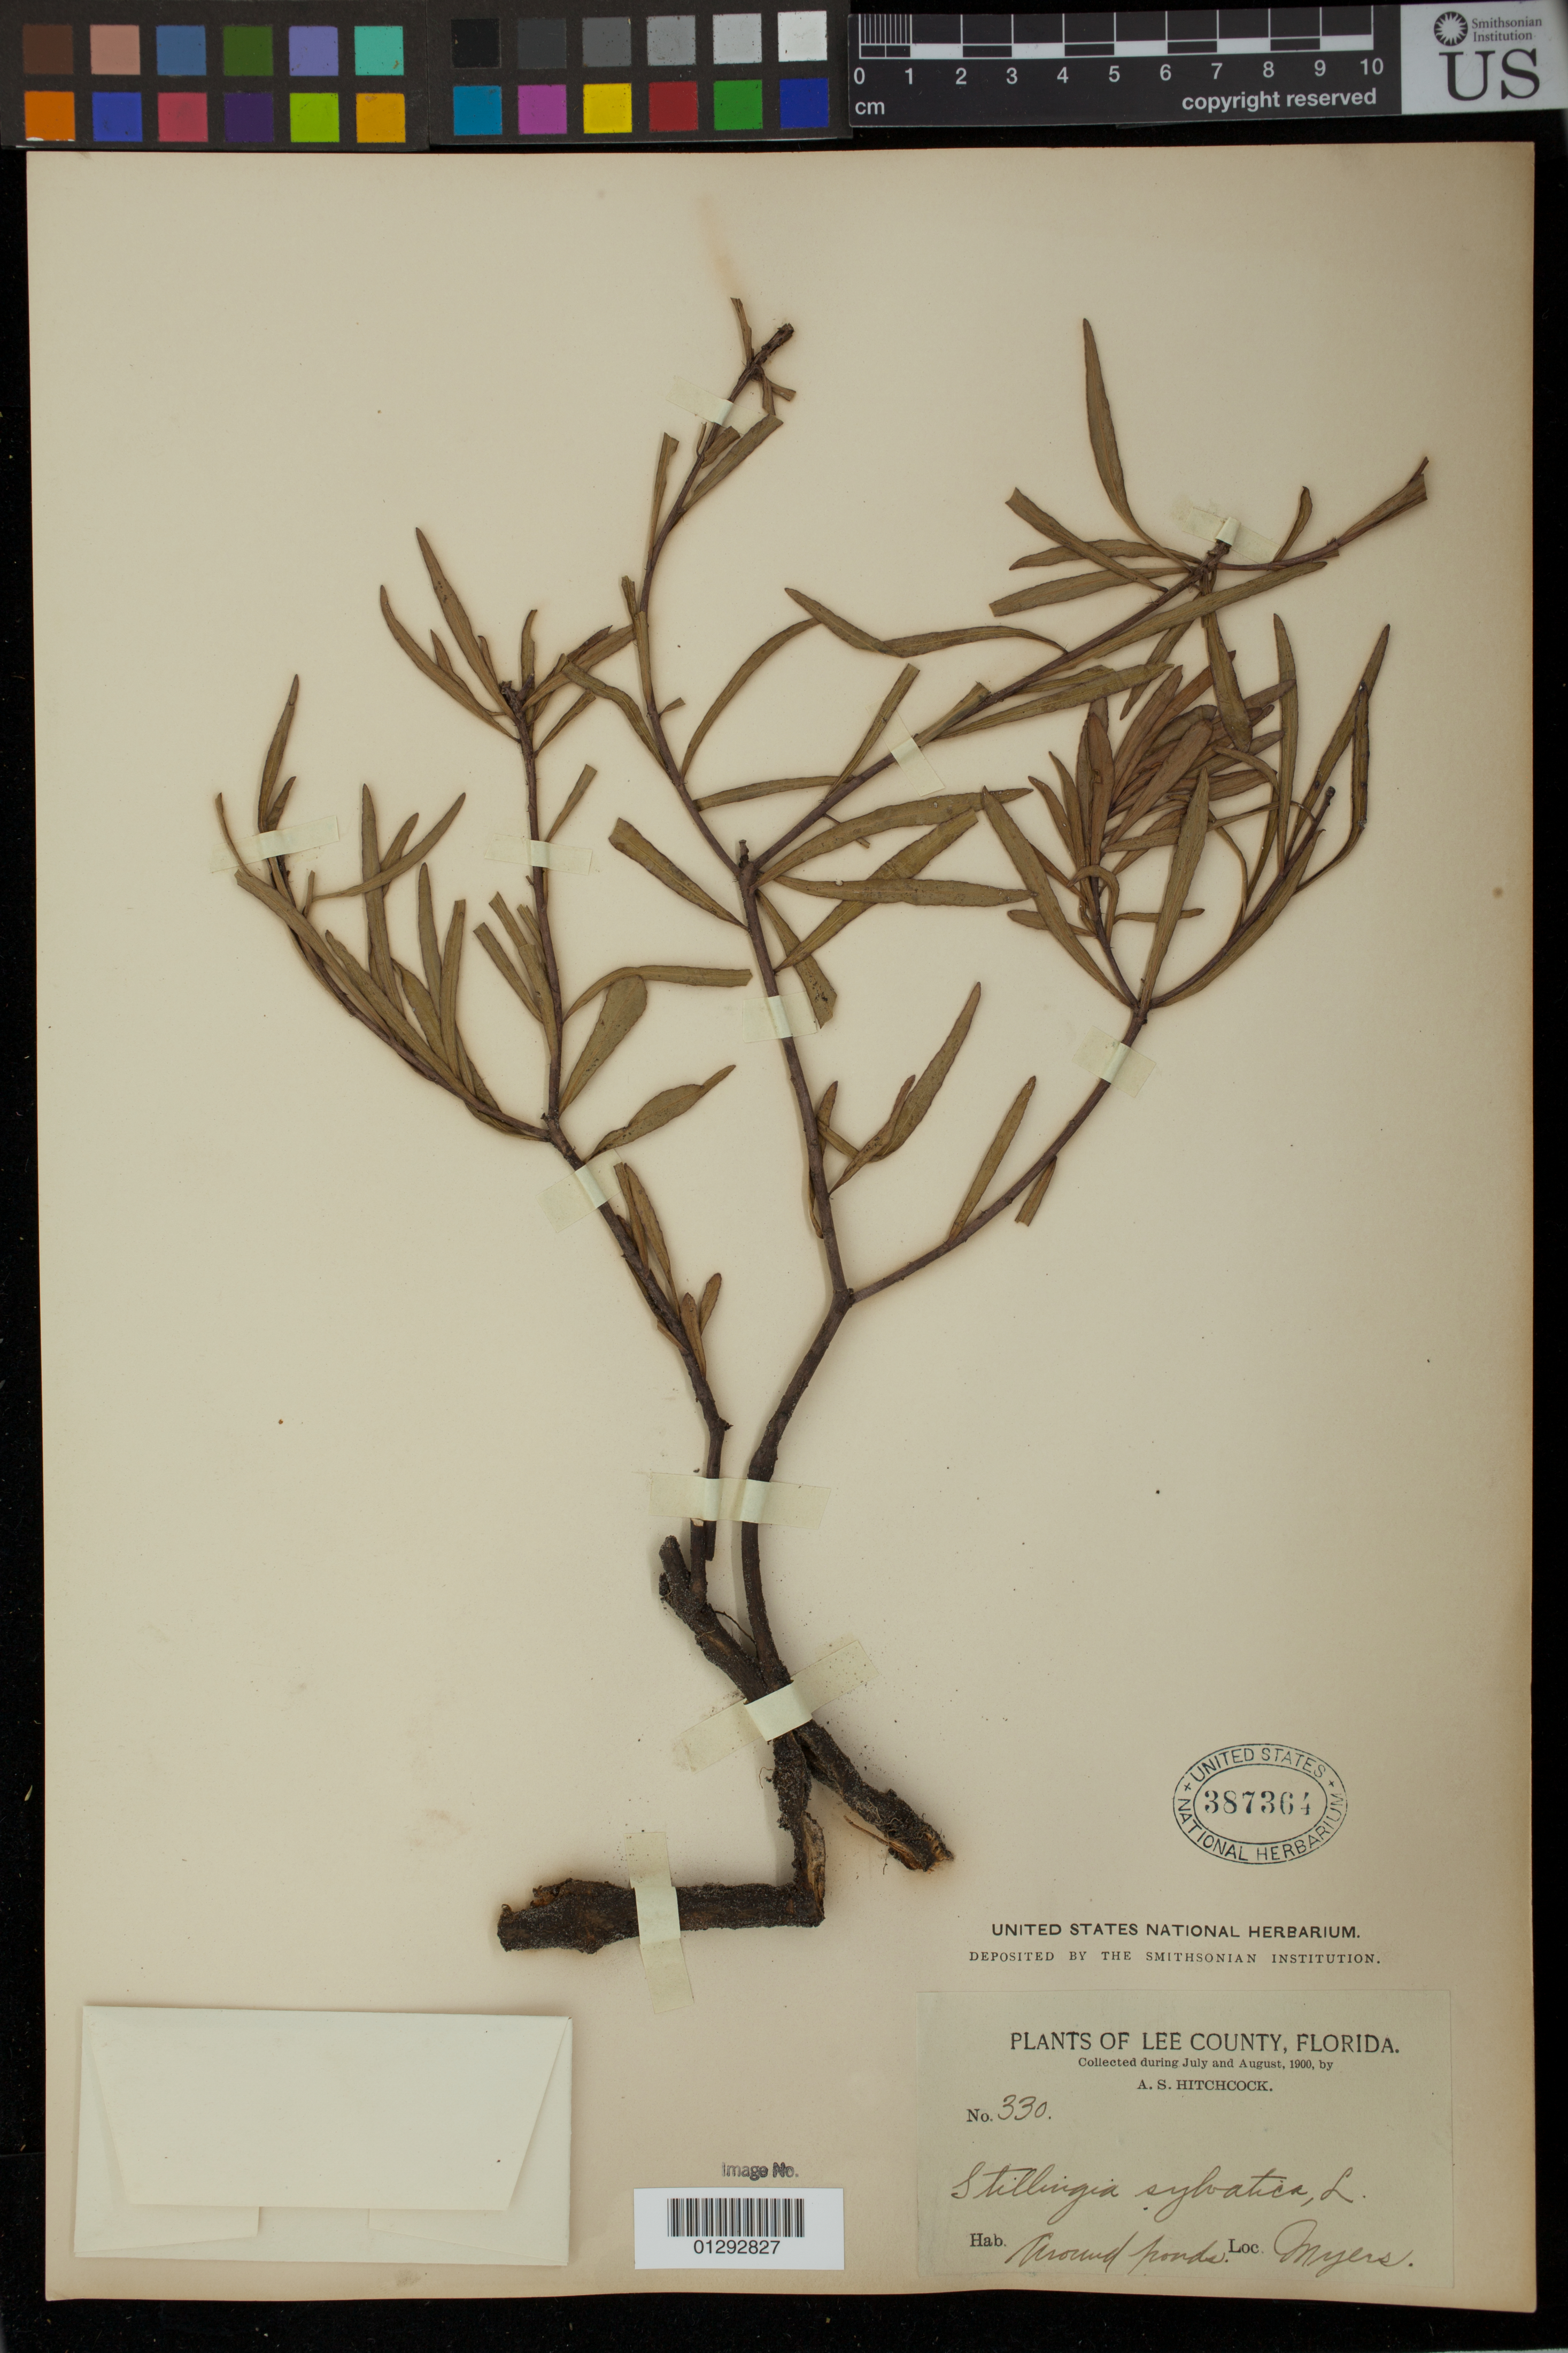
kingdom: Plantae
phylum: Tracheophyta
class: Magnoliopsida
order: Malpighiales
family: Euphorbiaceae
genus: Stillingia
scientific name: Stillingia sylvatica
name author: L.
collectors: A. S. Hitchcock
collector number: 330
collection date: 1900-07/1900-08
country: United States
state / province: Florida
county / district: Lee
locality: Myers. Around ponds.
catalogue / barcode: US 387364